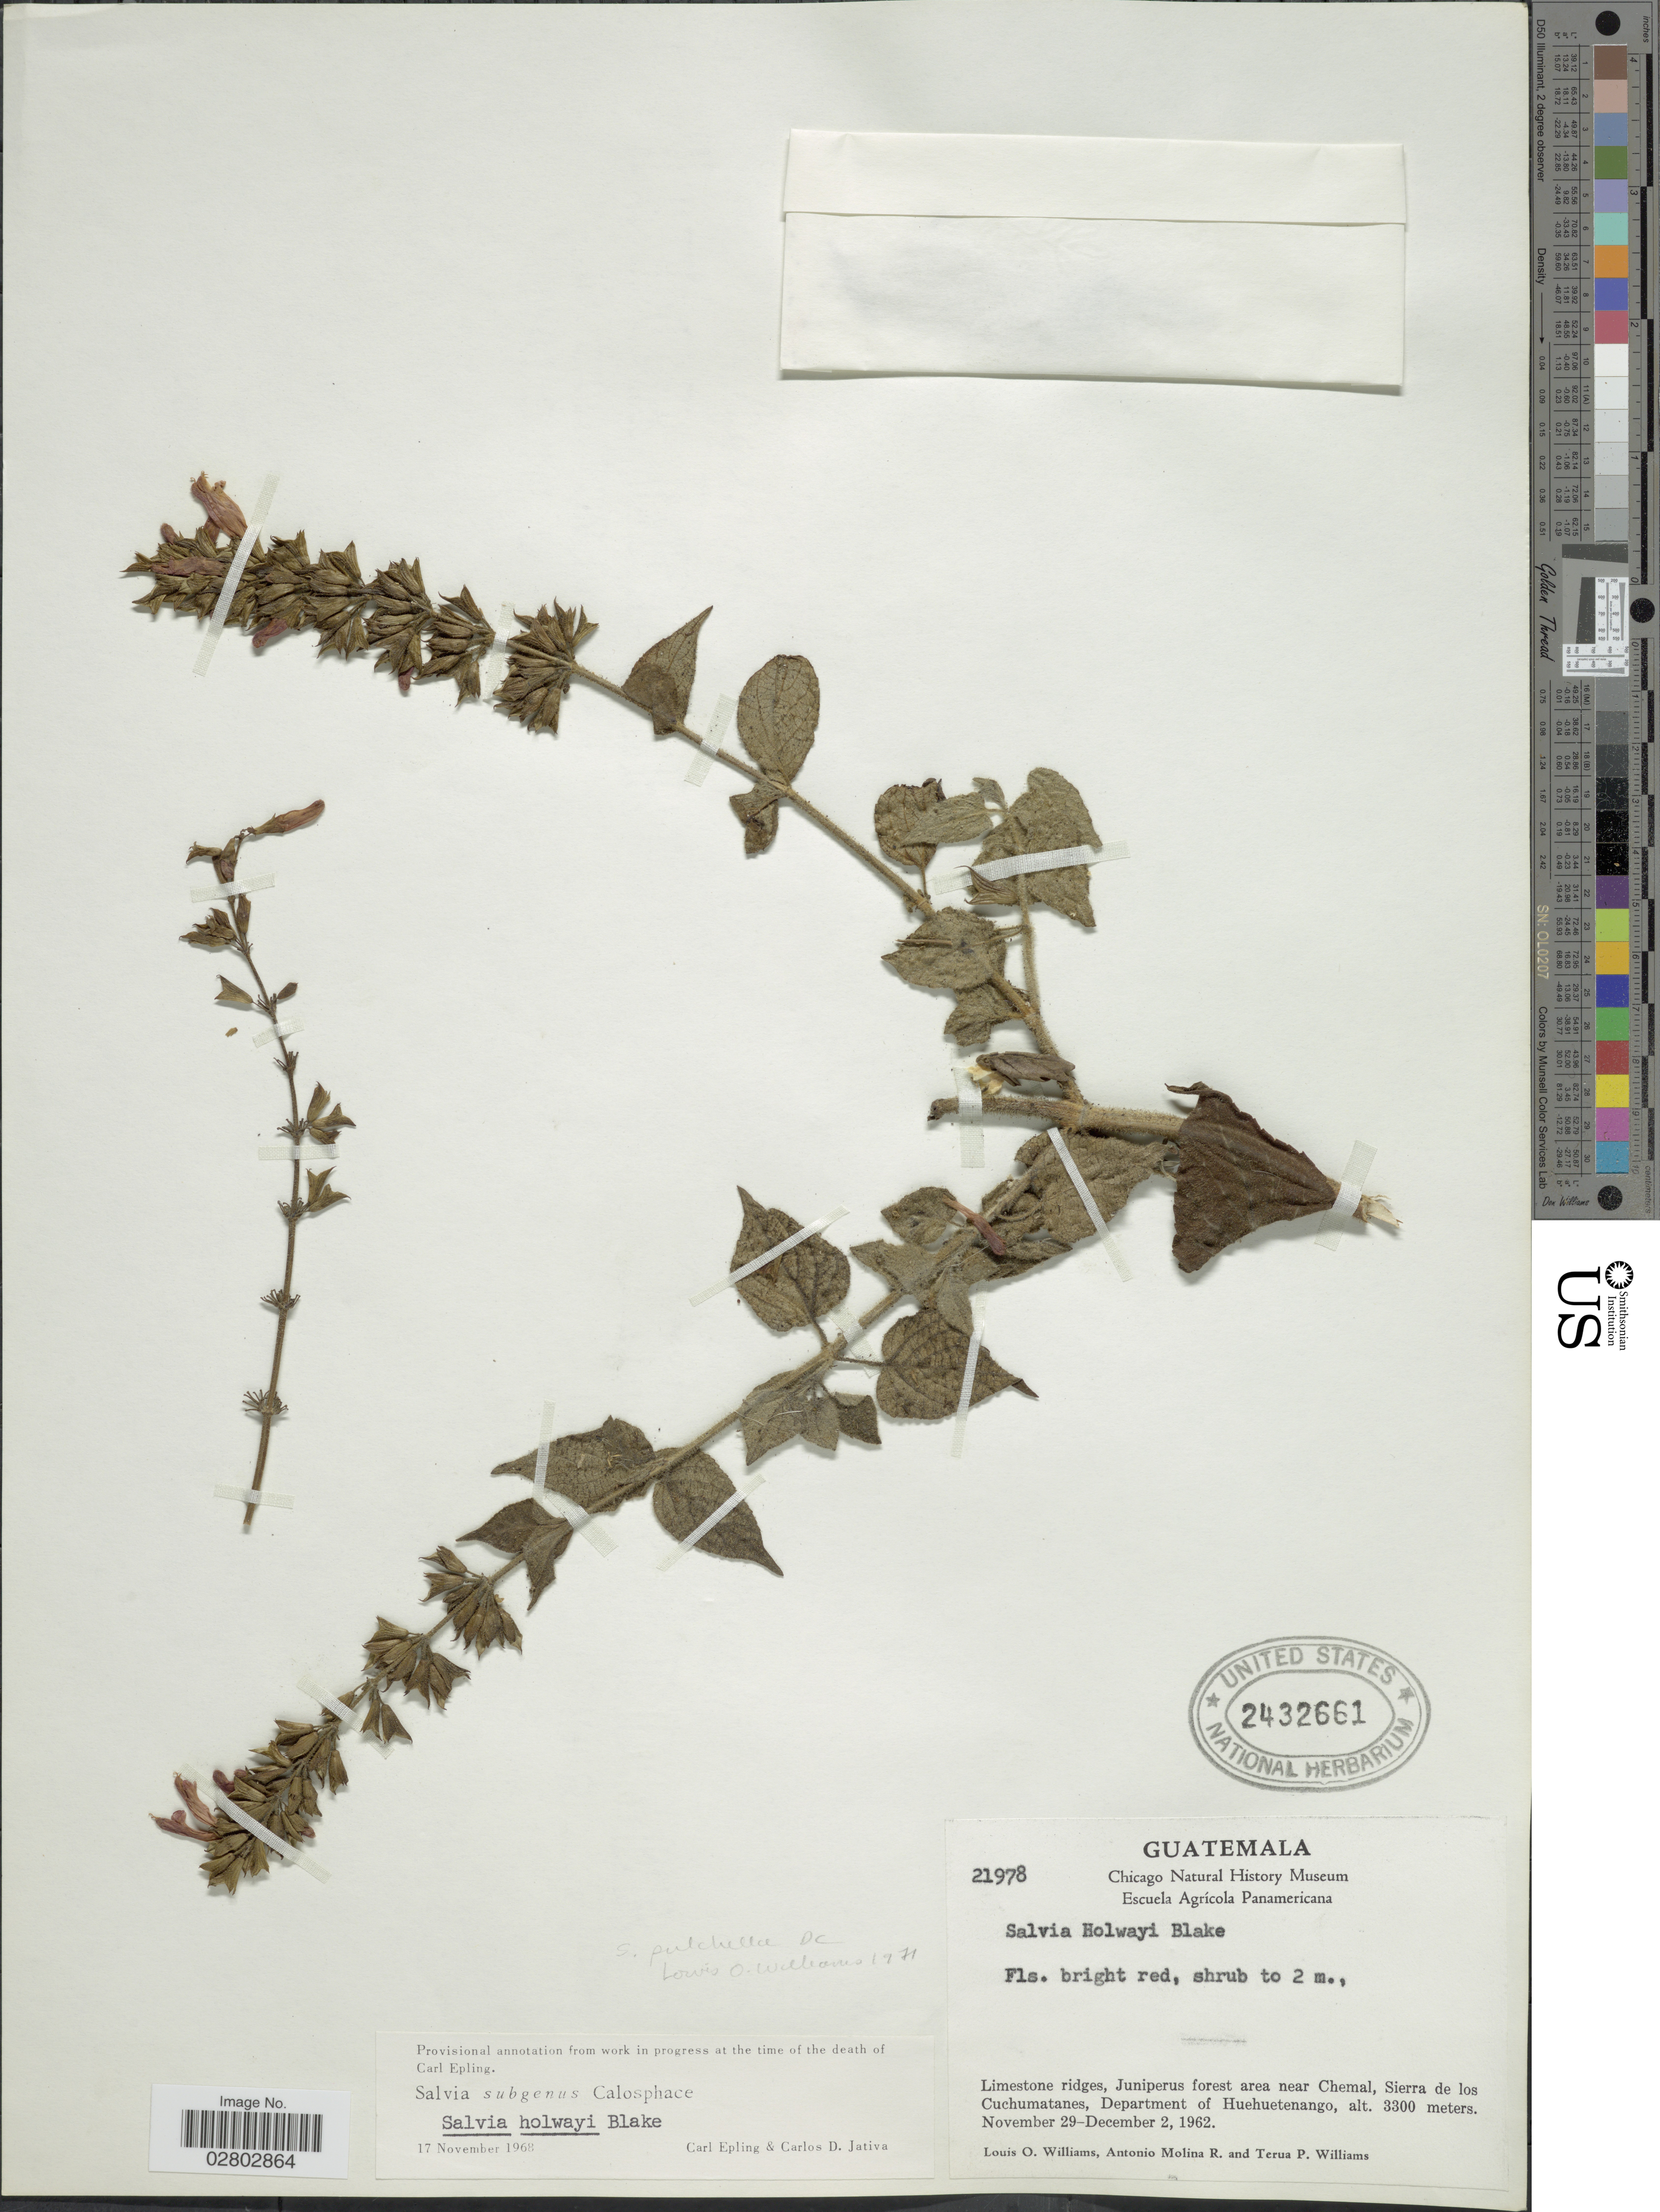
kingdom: Plantae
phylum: Tracheophyta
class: Magnoliopsida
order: Lamiales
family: Lamiaceae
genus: Salvia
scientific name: Salvia pulchella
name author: DC.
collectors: L. O. Williams, A. Molina R. & T. Williams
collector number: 21978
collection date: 1962-11-29/1962-12-02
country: Guatemala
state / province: Huehuetenango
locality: Limestone ridges, Juniperus forest area near Chemal, Sierra de los Cuchumatanes, Department of Huehuetenango.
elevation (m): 3300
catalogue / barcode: US 2432661